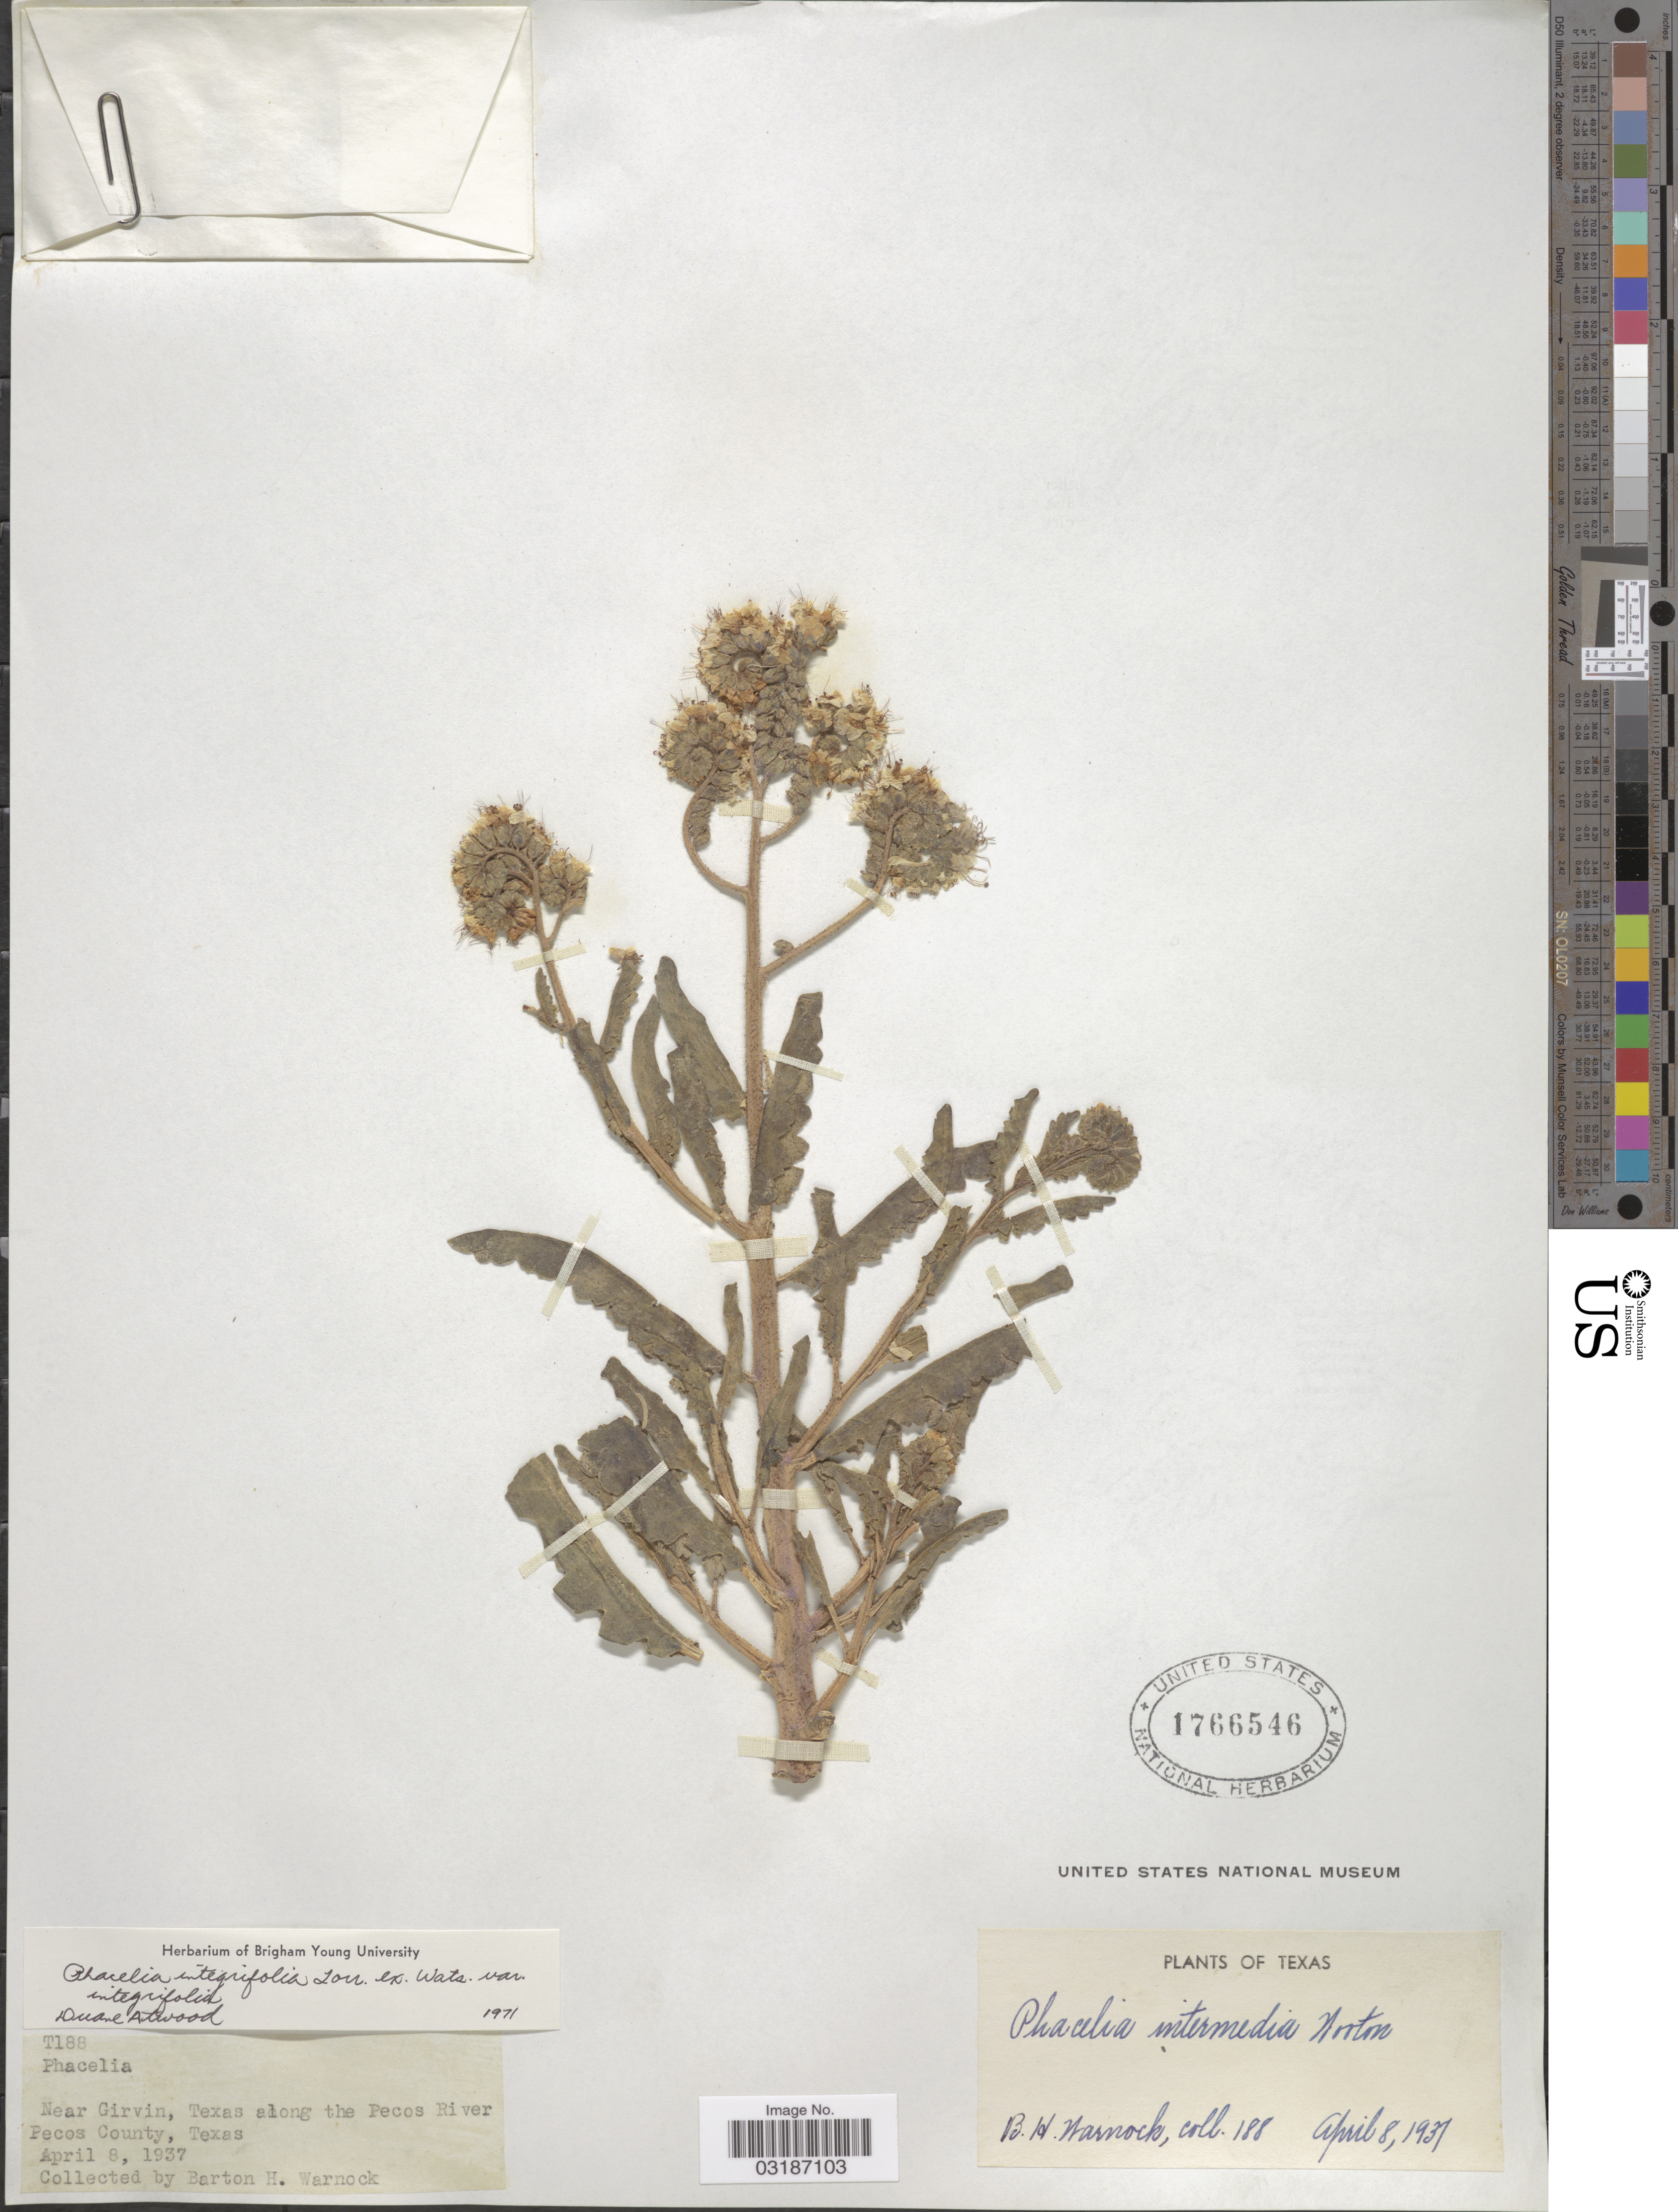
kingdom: Plantae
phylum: Tracheophyta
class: Magnoliopsida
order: Boraginales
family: Hydrophyllaceae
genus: Phacelia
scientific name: Phacelia integrifolia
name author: Torr.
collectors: B. H. Warnock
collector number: T188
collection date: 1937-04-08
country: United States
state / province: Texas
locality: Near Girvin, Texas along the Pecos River Pecos County.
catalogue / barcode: US 1766546